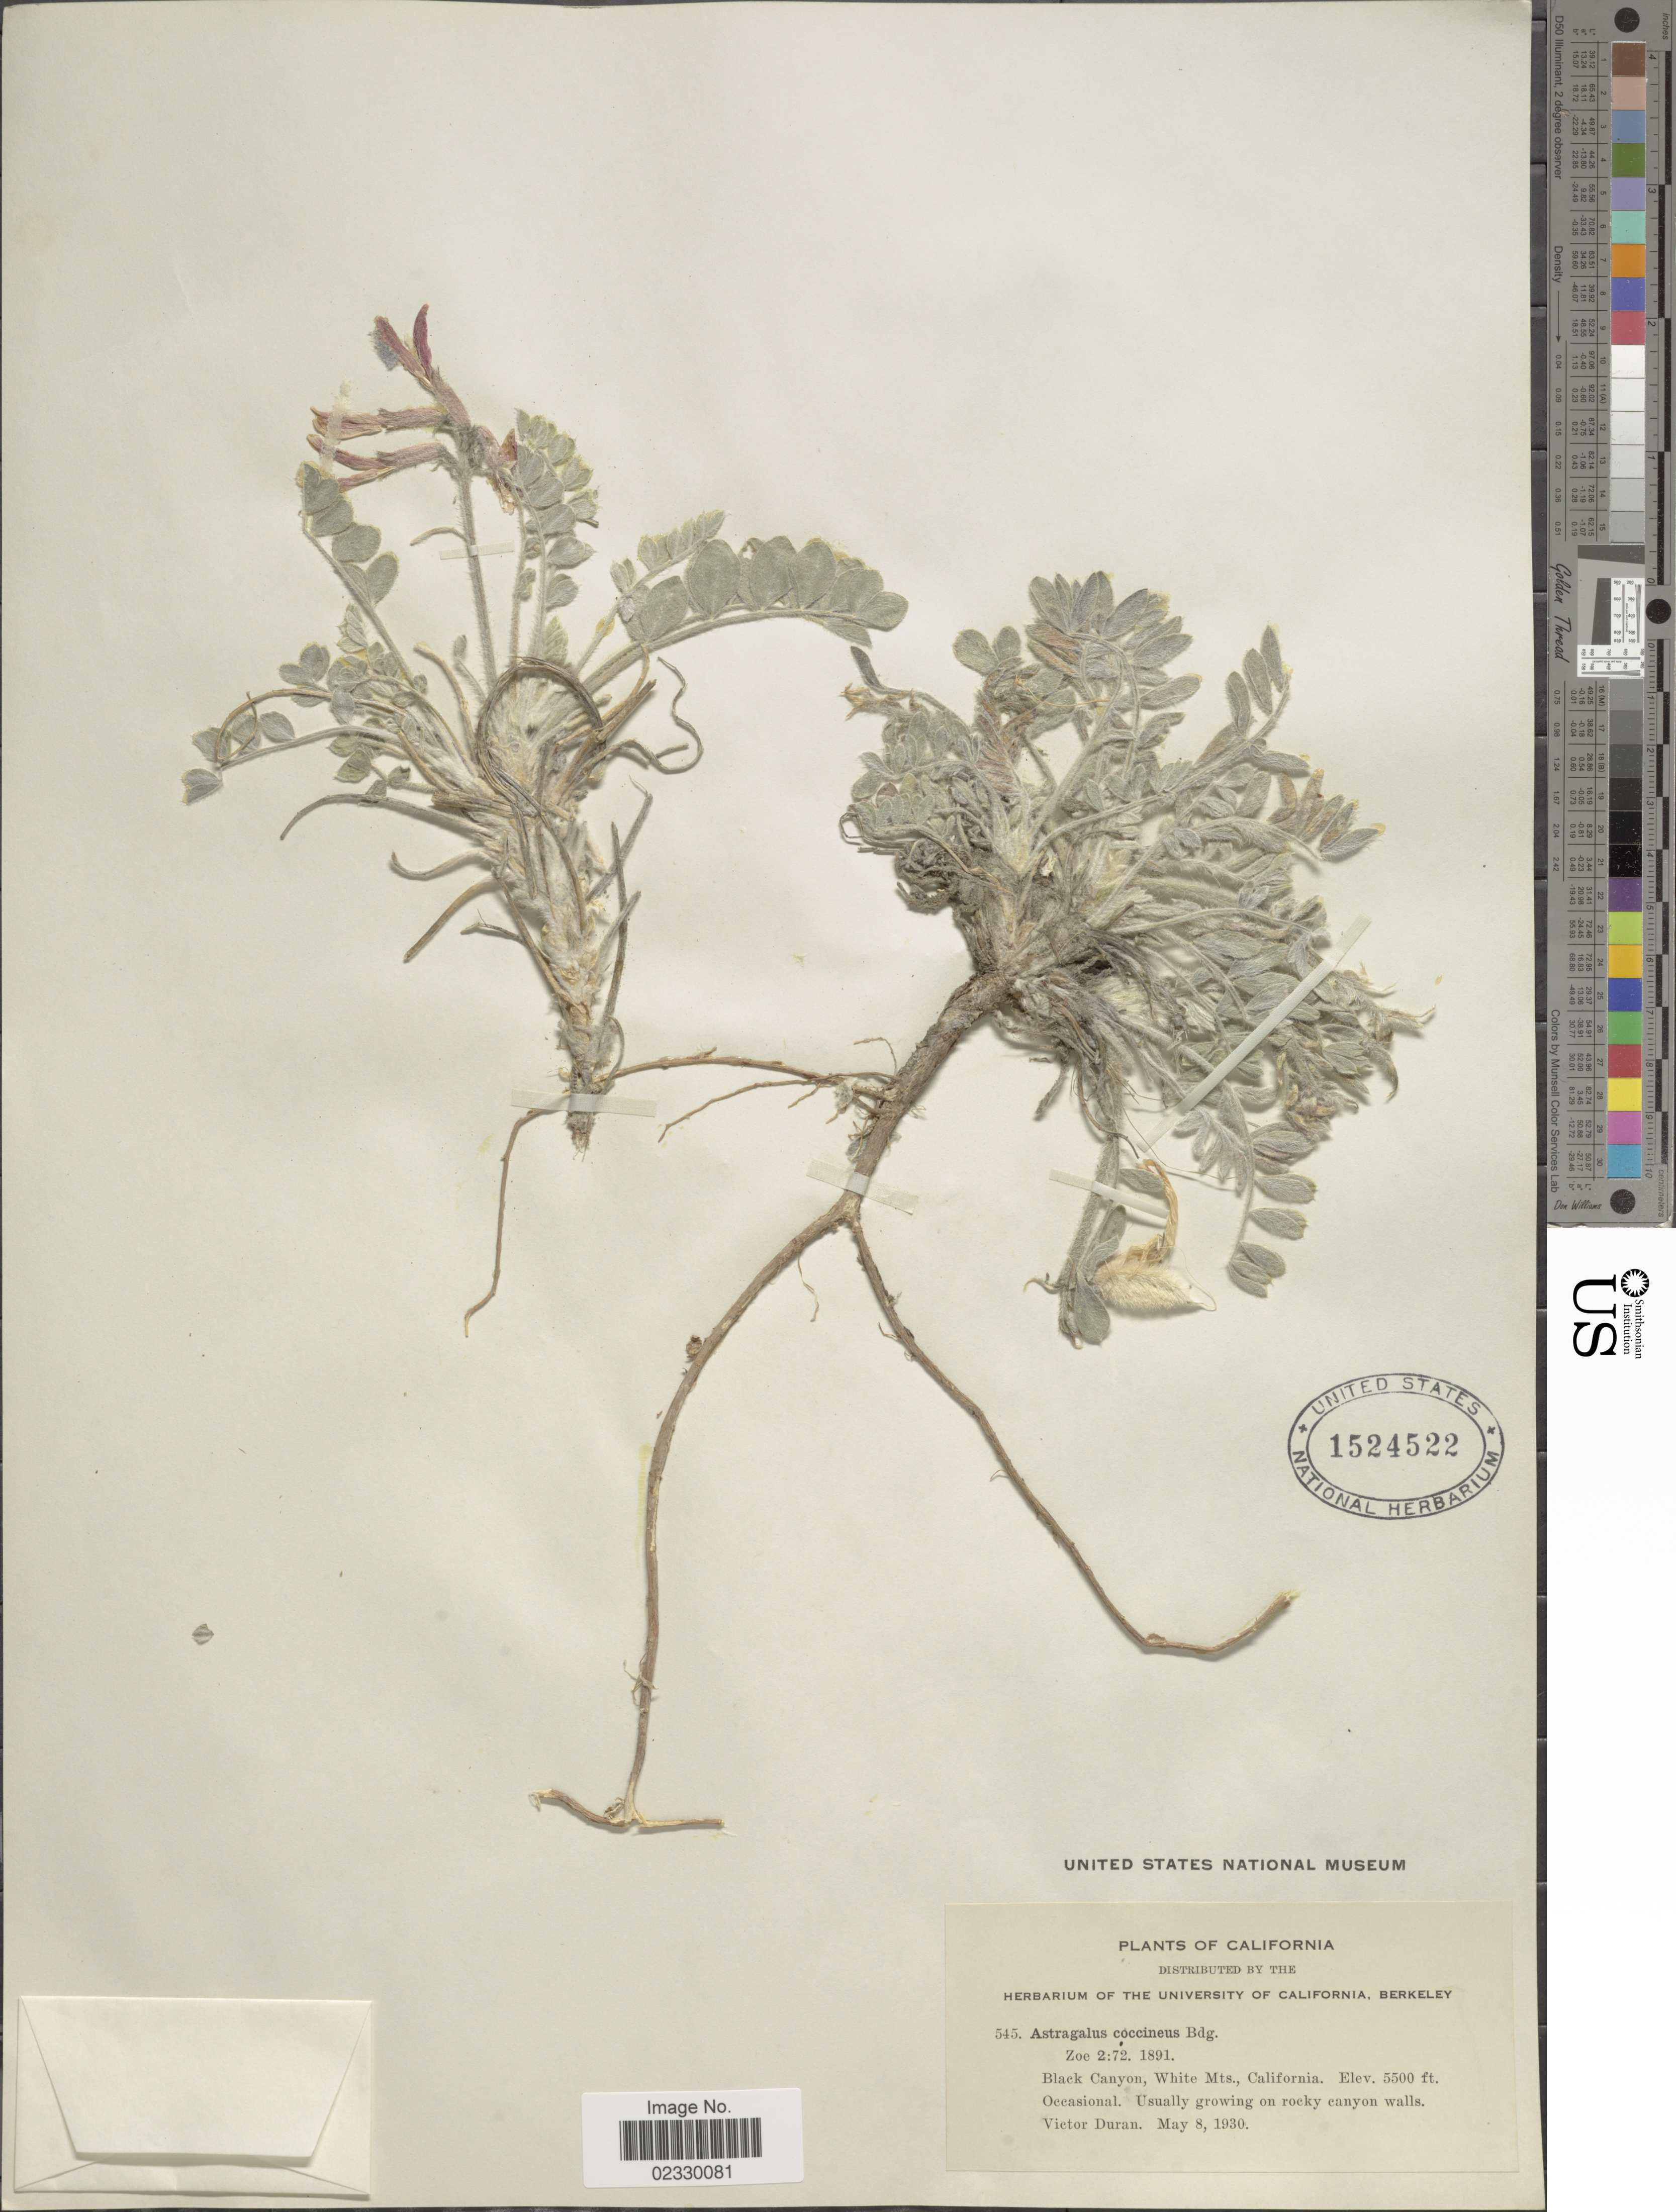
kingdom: Plantae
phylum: Tracheophyta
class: Magnoliopsida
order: Fabales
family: Fabaceae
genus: Astragalus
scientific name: Astragalus coccineus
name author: (Parry) Brandegee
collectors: V. Duran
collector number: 545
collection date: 1930-05-08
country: United States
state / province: California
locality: Black Canyon, White Mts.,Occasional. Ussually growing on rocky canyon walls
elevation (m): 1676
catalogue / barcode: US 1524522